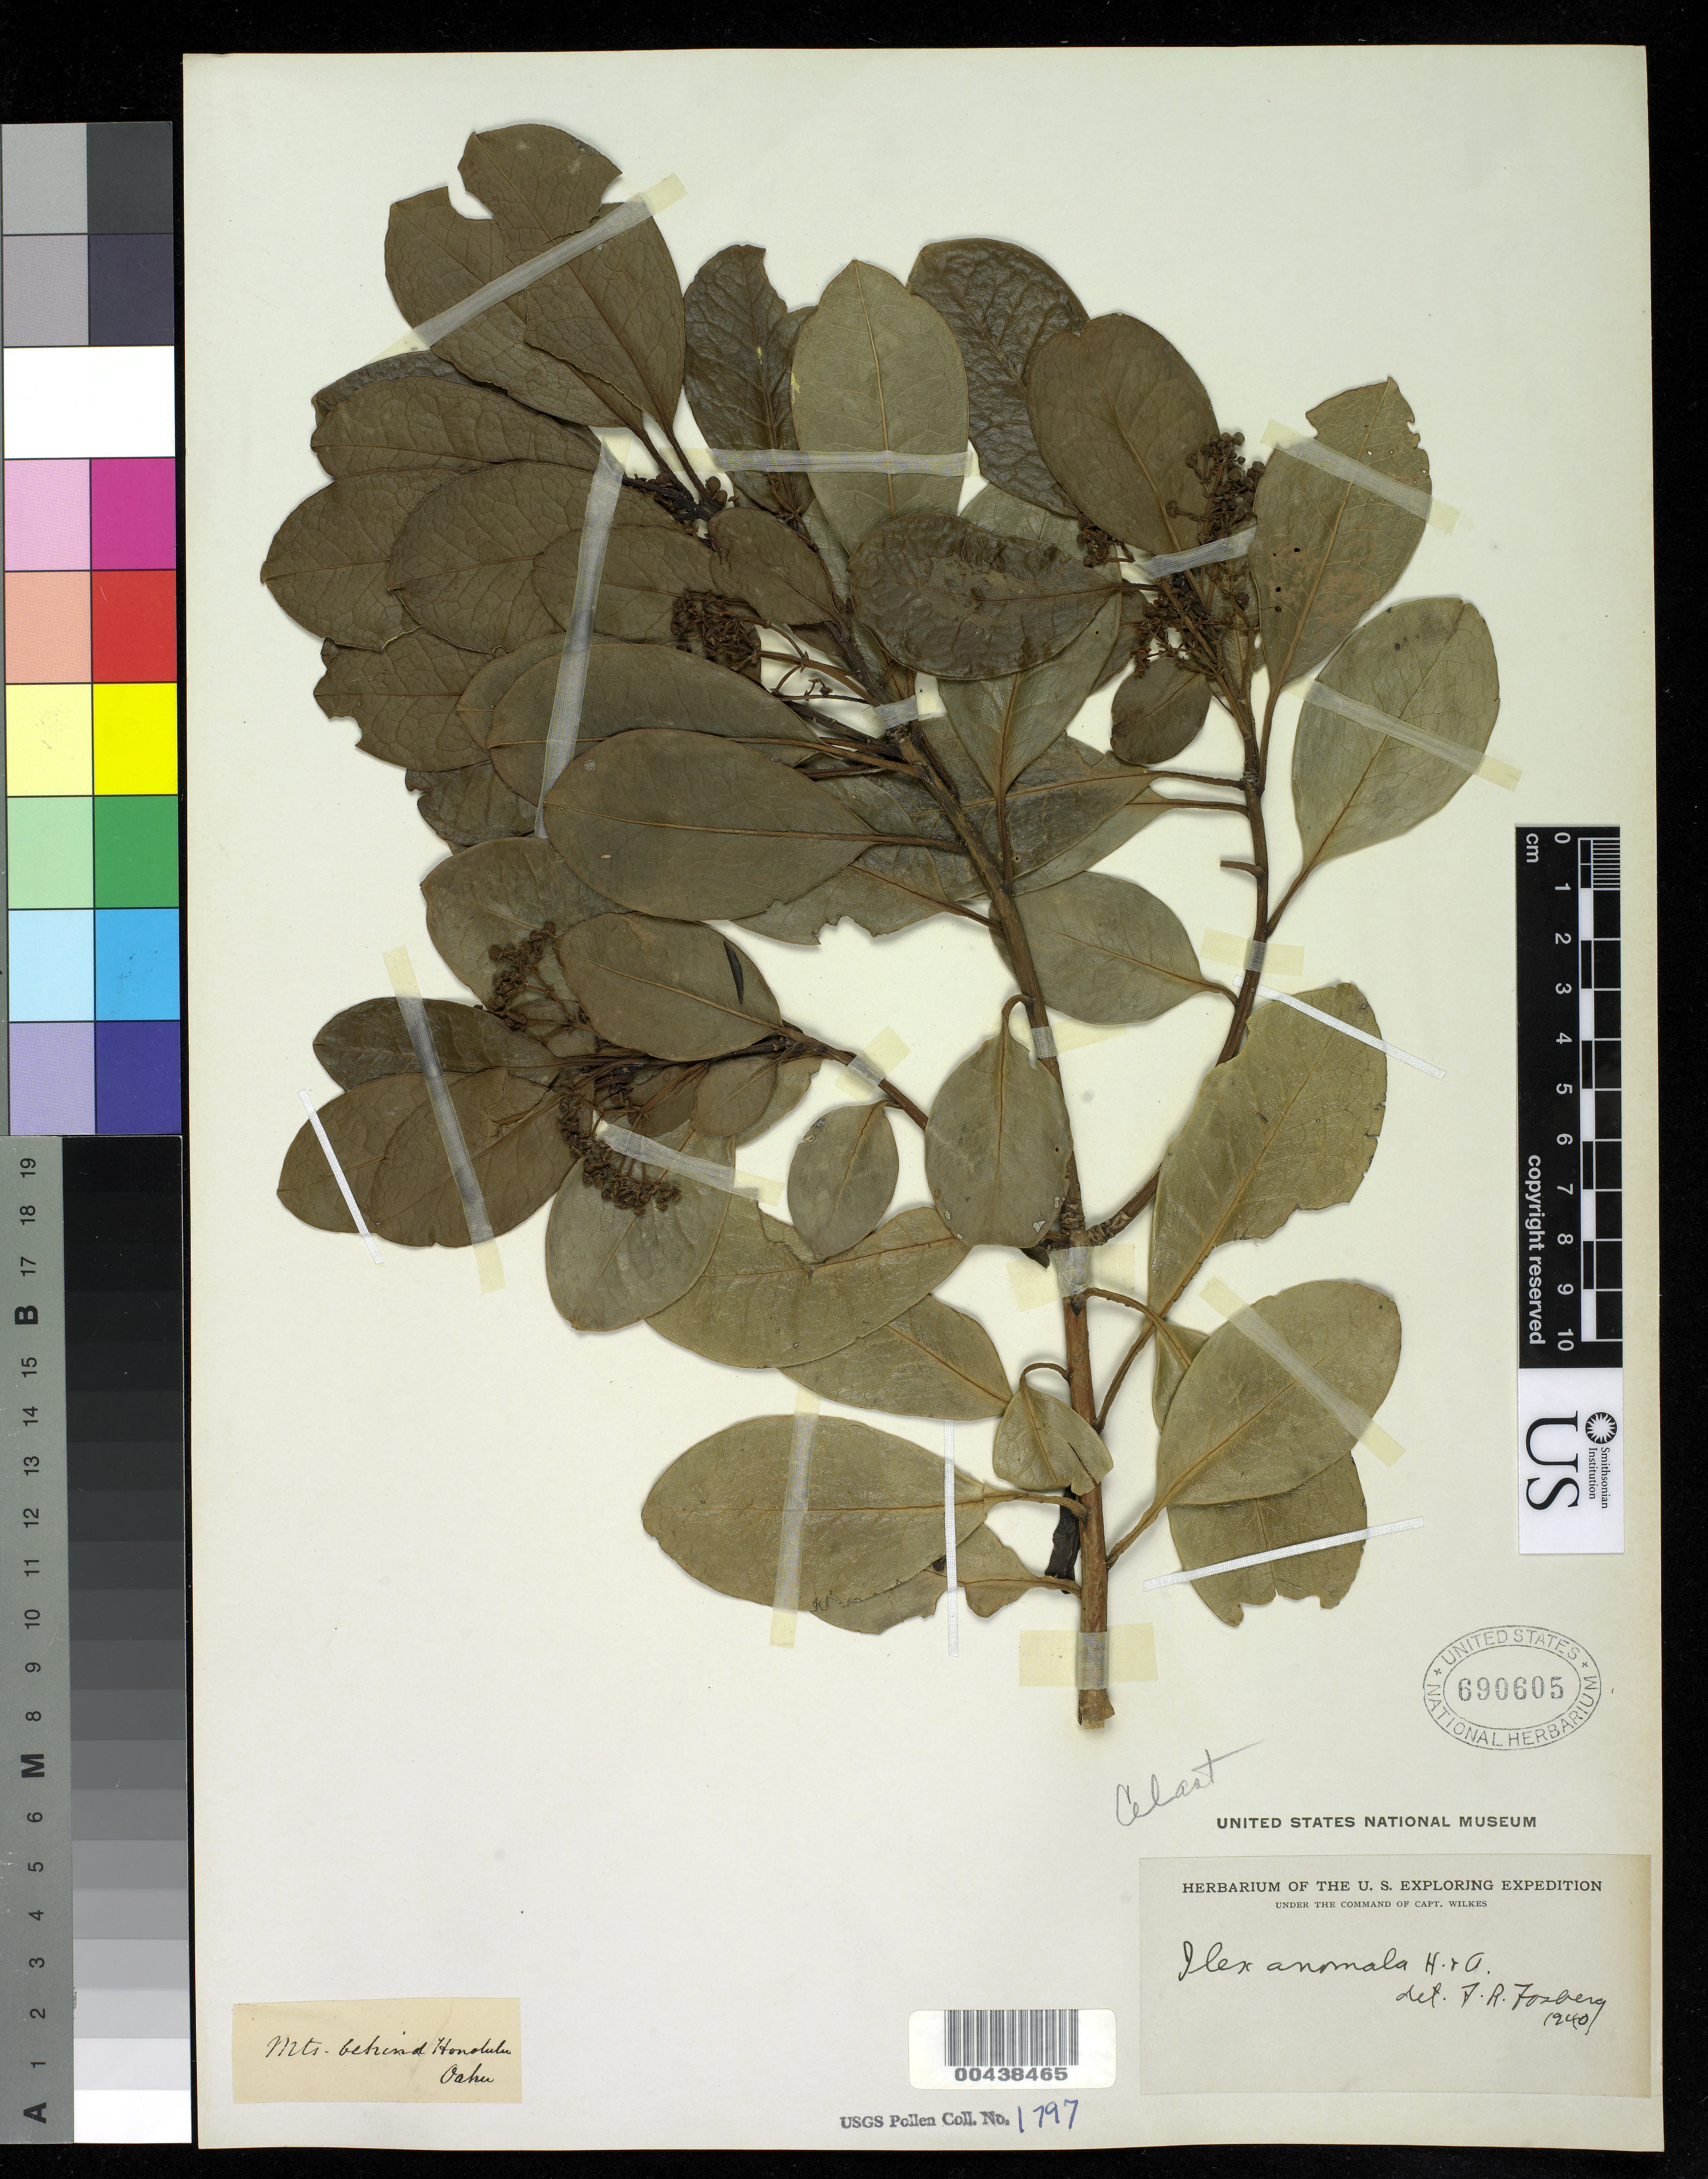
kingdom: Plantae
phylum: Tracheophyta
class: Magnoliopsida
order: Aquifoliales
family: Aquifoliaceae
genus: Ilex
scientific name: Ilex anomala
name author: Hook. & Arn.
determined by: Fosberg, F. R.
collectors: Wilkes Explor. Exped.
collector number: USGS 1797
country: United States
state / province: Hawaii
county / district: Honolulu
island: Oahu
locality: Mts. behind Honolulu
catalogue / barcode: US 690605